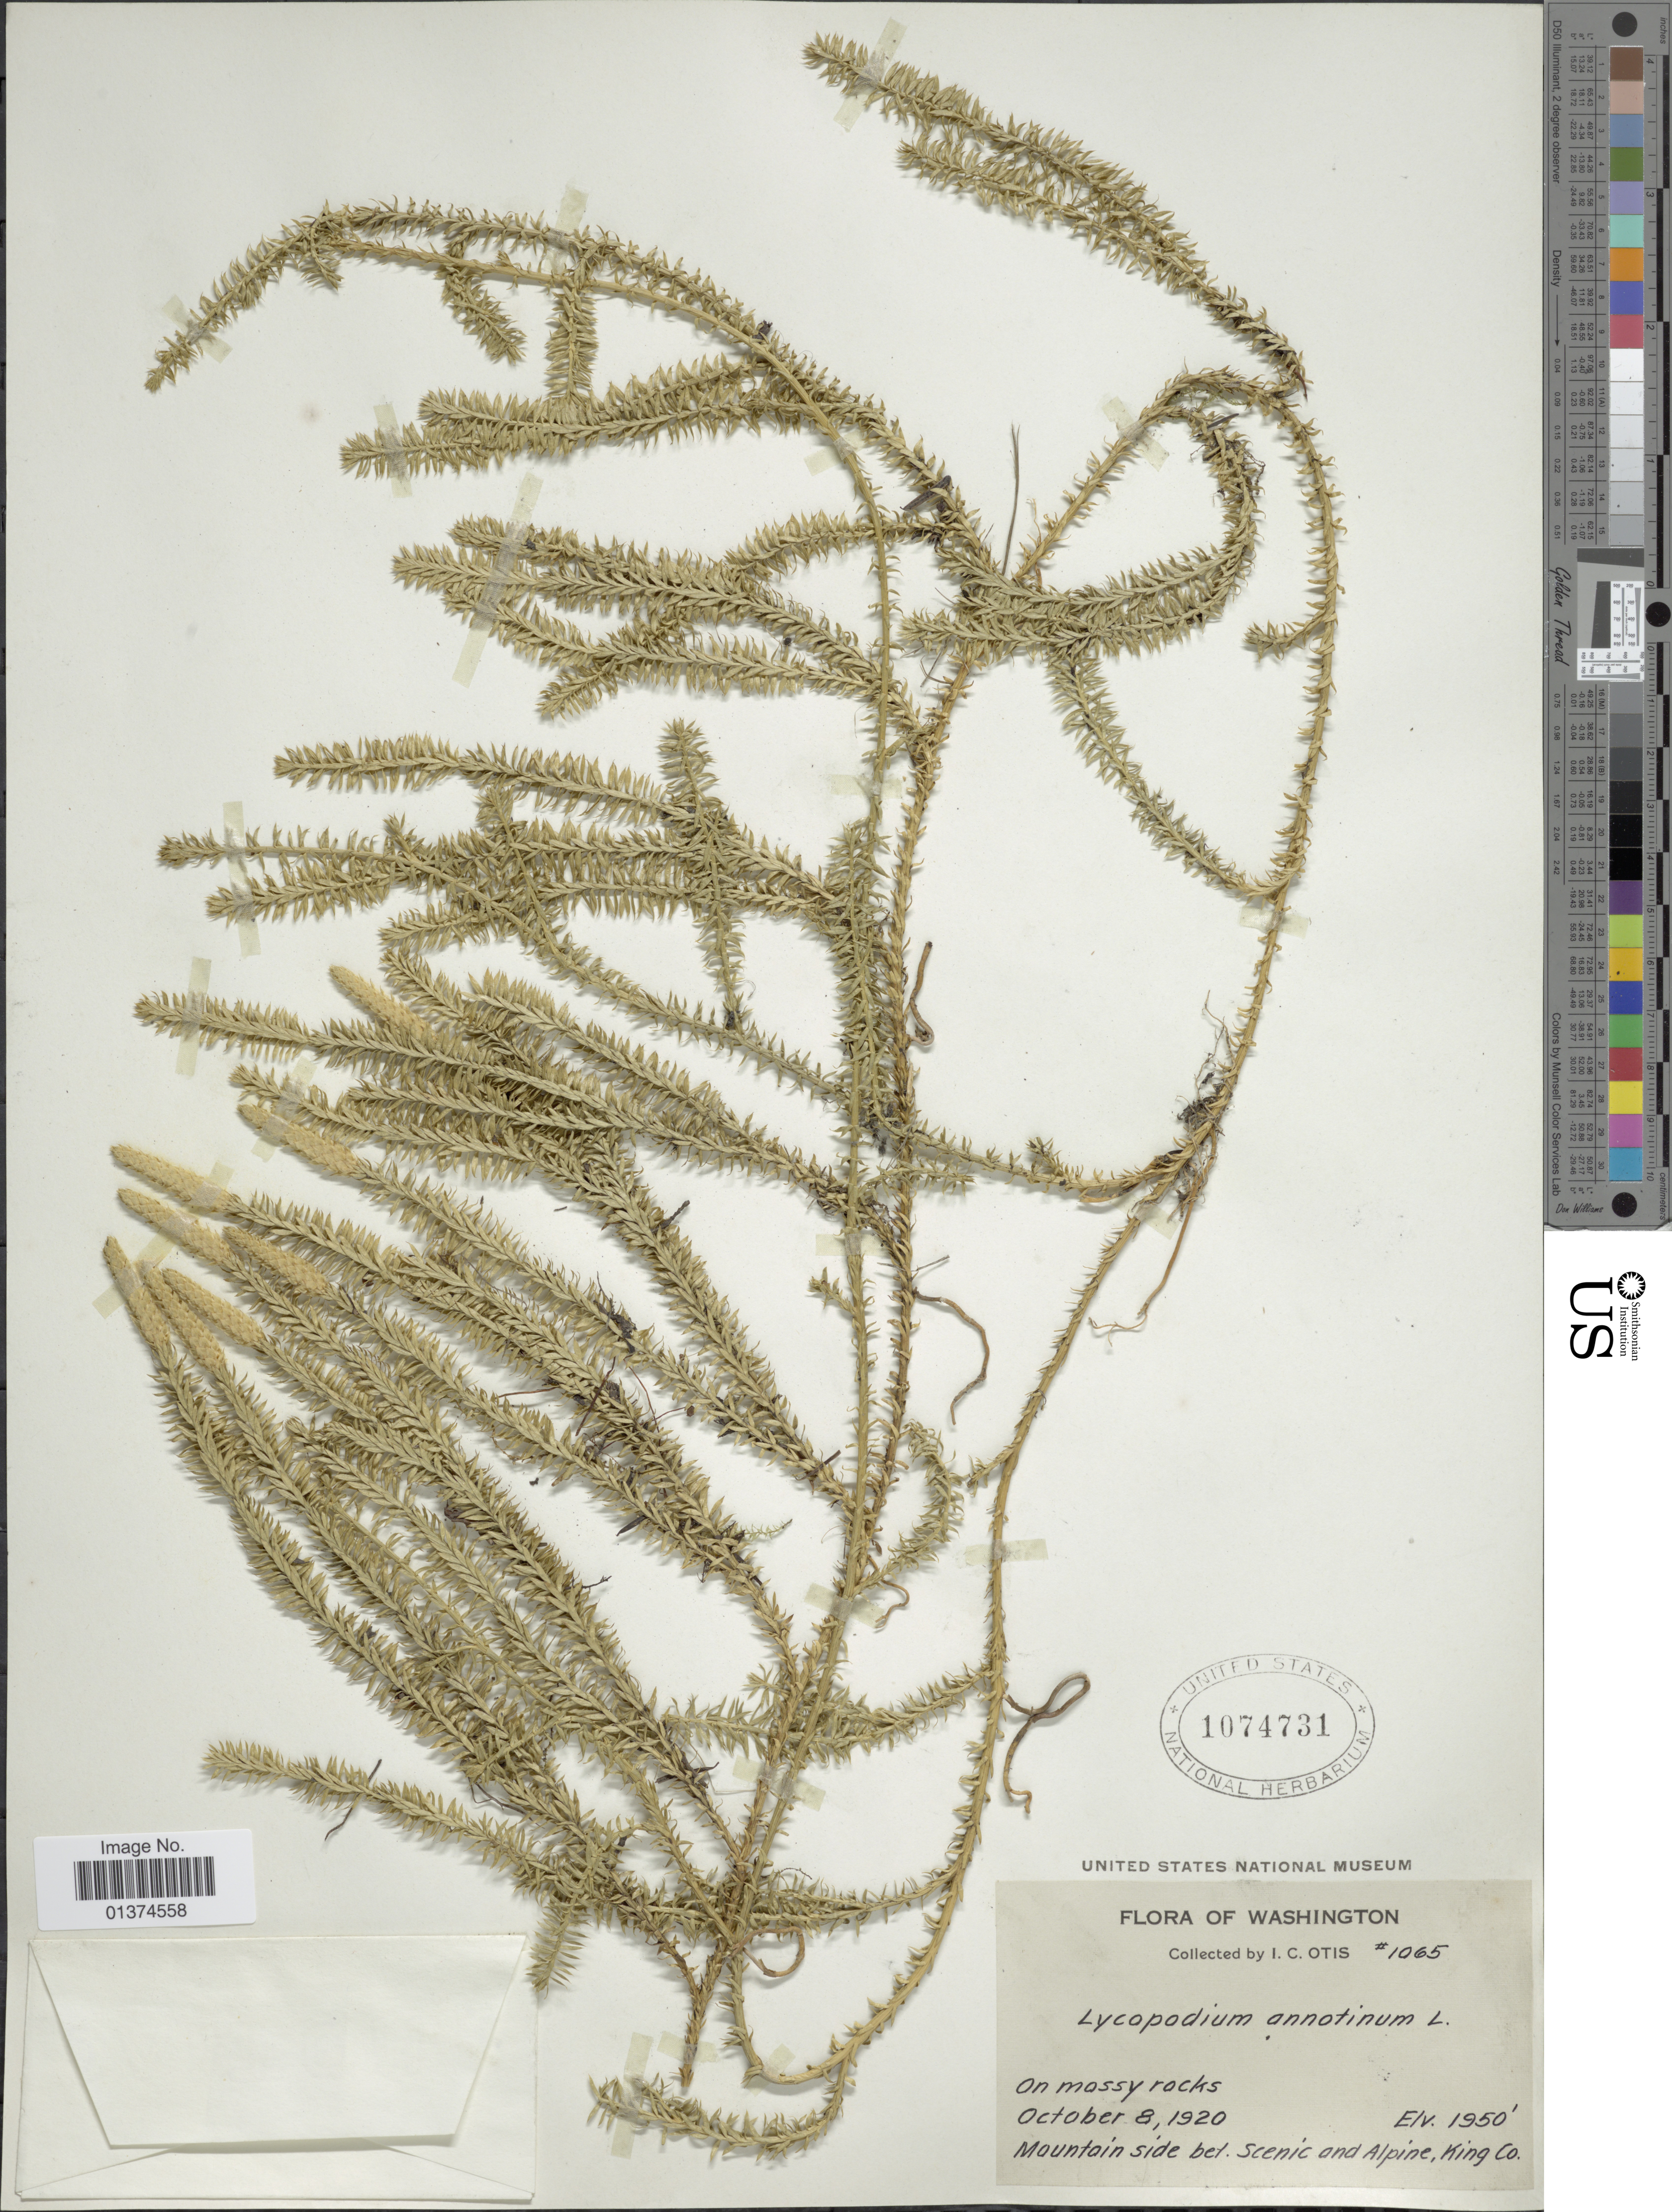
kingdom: Plantae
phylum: Tracheophyta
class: Lycopodiopsida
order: Lycopodiales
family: Lycopodiaceae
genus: Spinulum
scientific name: Spinulum annotinum subsp. annotinum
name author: (L.) A. Haines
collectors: I. C. Otis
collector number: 1065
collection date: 1920-10-08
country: United States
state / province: Washington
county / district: King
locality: Mountain side bet scenic and Alpine, King Co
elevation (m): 594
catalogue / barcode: US 1074731